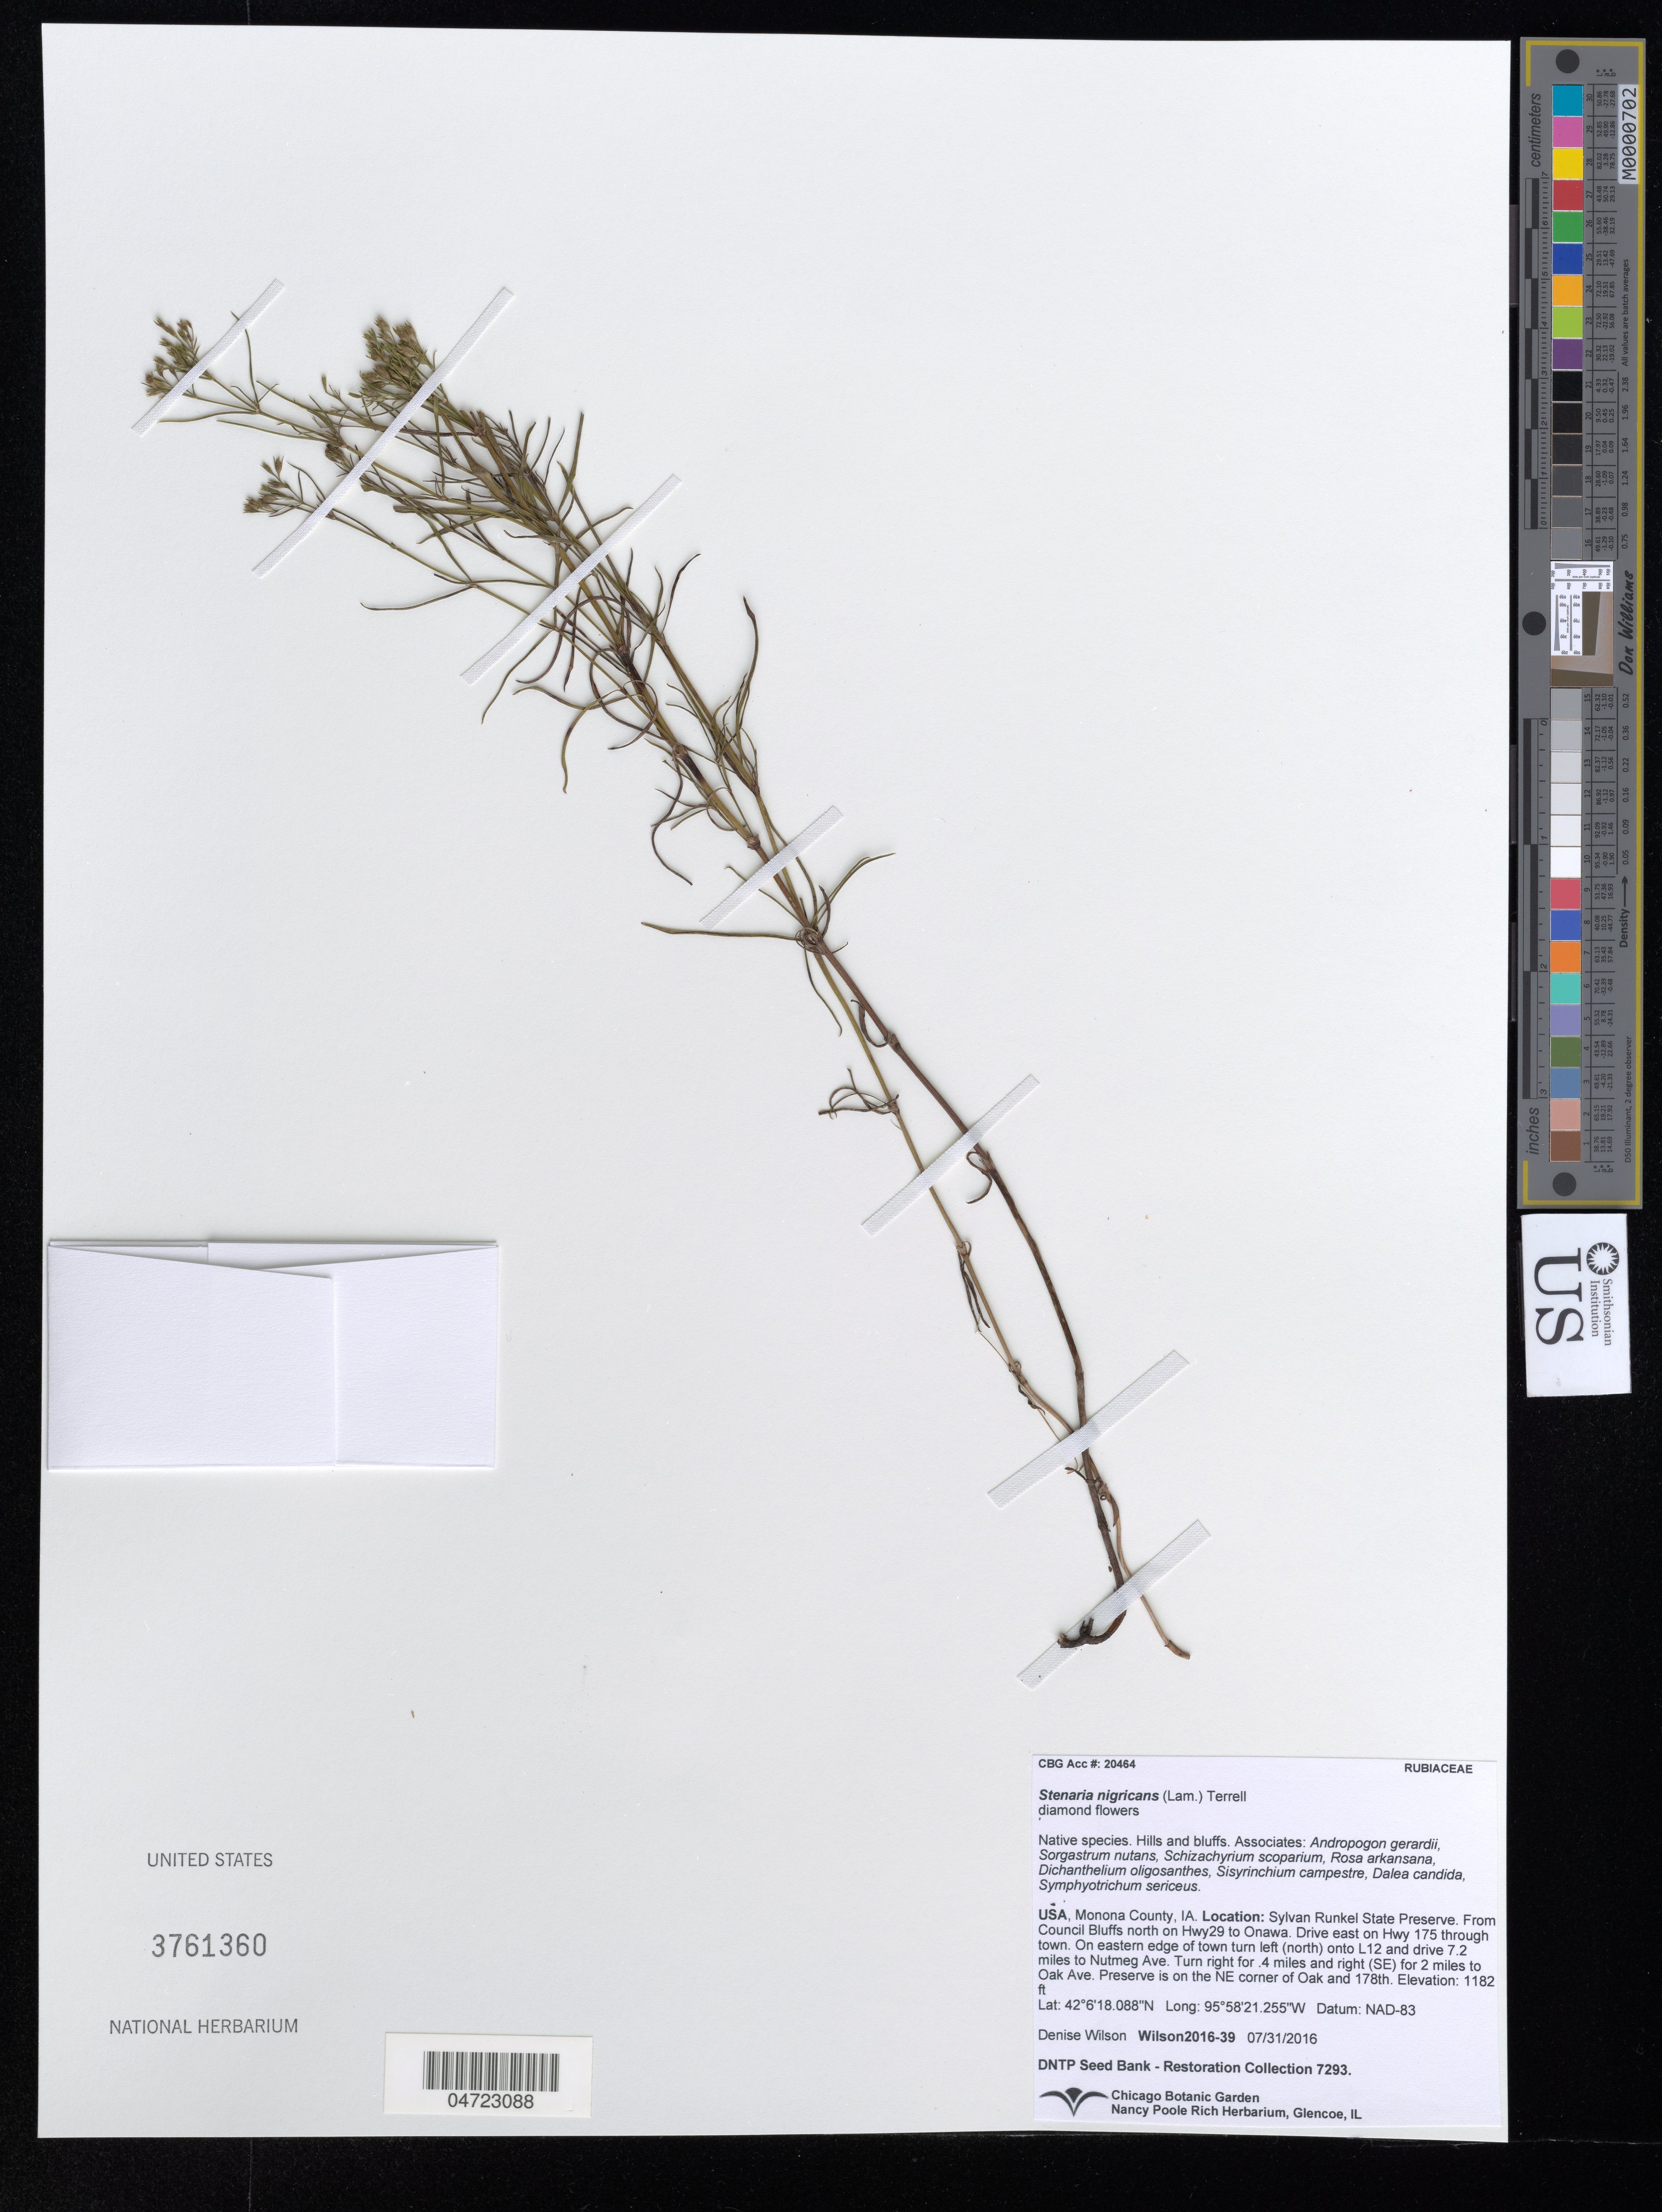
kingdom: Plantae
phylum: Tracheophyta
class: Magnoliopsida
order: Gentianales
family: Rubiaceae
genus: Stenaria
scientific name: Stenaria nigricans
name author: (Lam.) Terrell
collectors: D. Wilson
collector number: Wilson2016-39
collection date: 2016-07-31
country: United States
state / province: Iowa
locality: Sylkan Runkel State Preserve. From Council Bluffs north on Hwy29 to Onawa. Drive east on Hwy 175 through town. On eastern edge of town turn left (north) onto L12 and drive 7.2 miles to Nutmeg Ave. Turn right for .4 miles and right (SE) for 2 miles to Oak Ave. Preserve is on the NE corner of Oak and 178th.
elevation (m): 360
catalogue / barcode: US 3761360